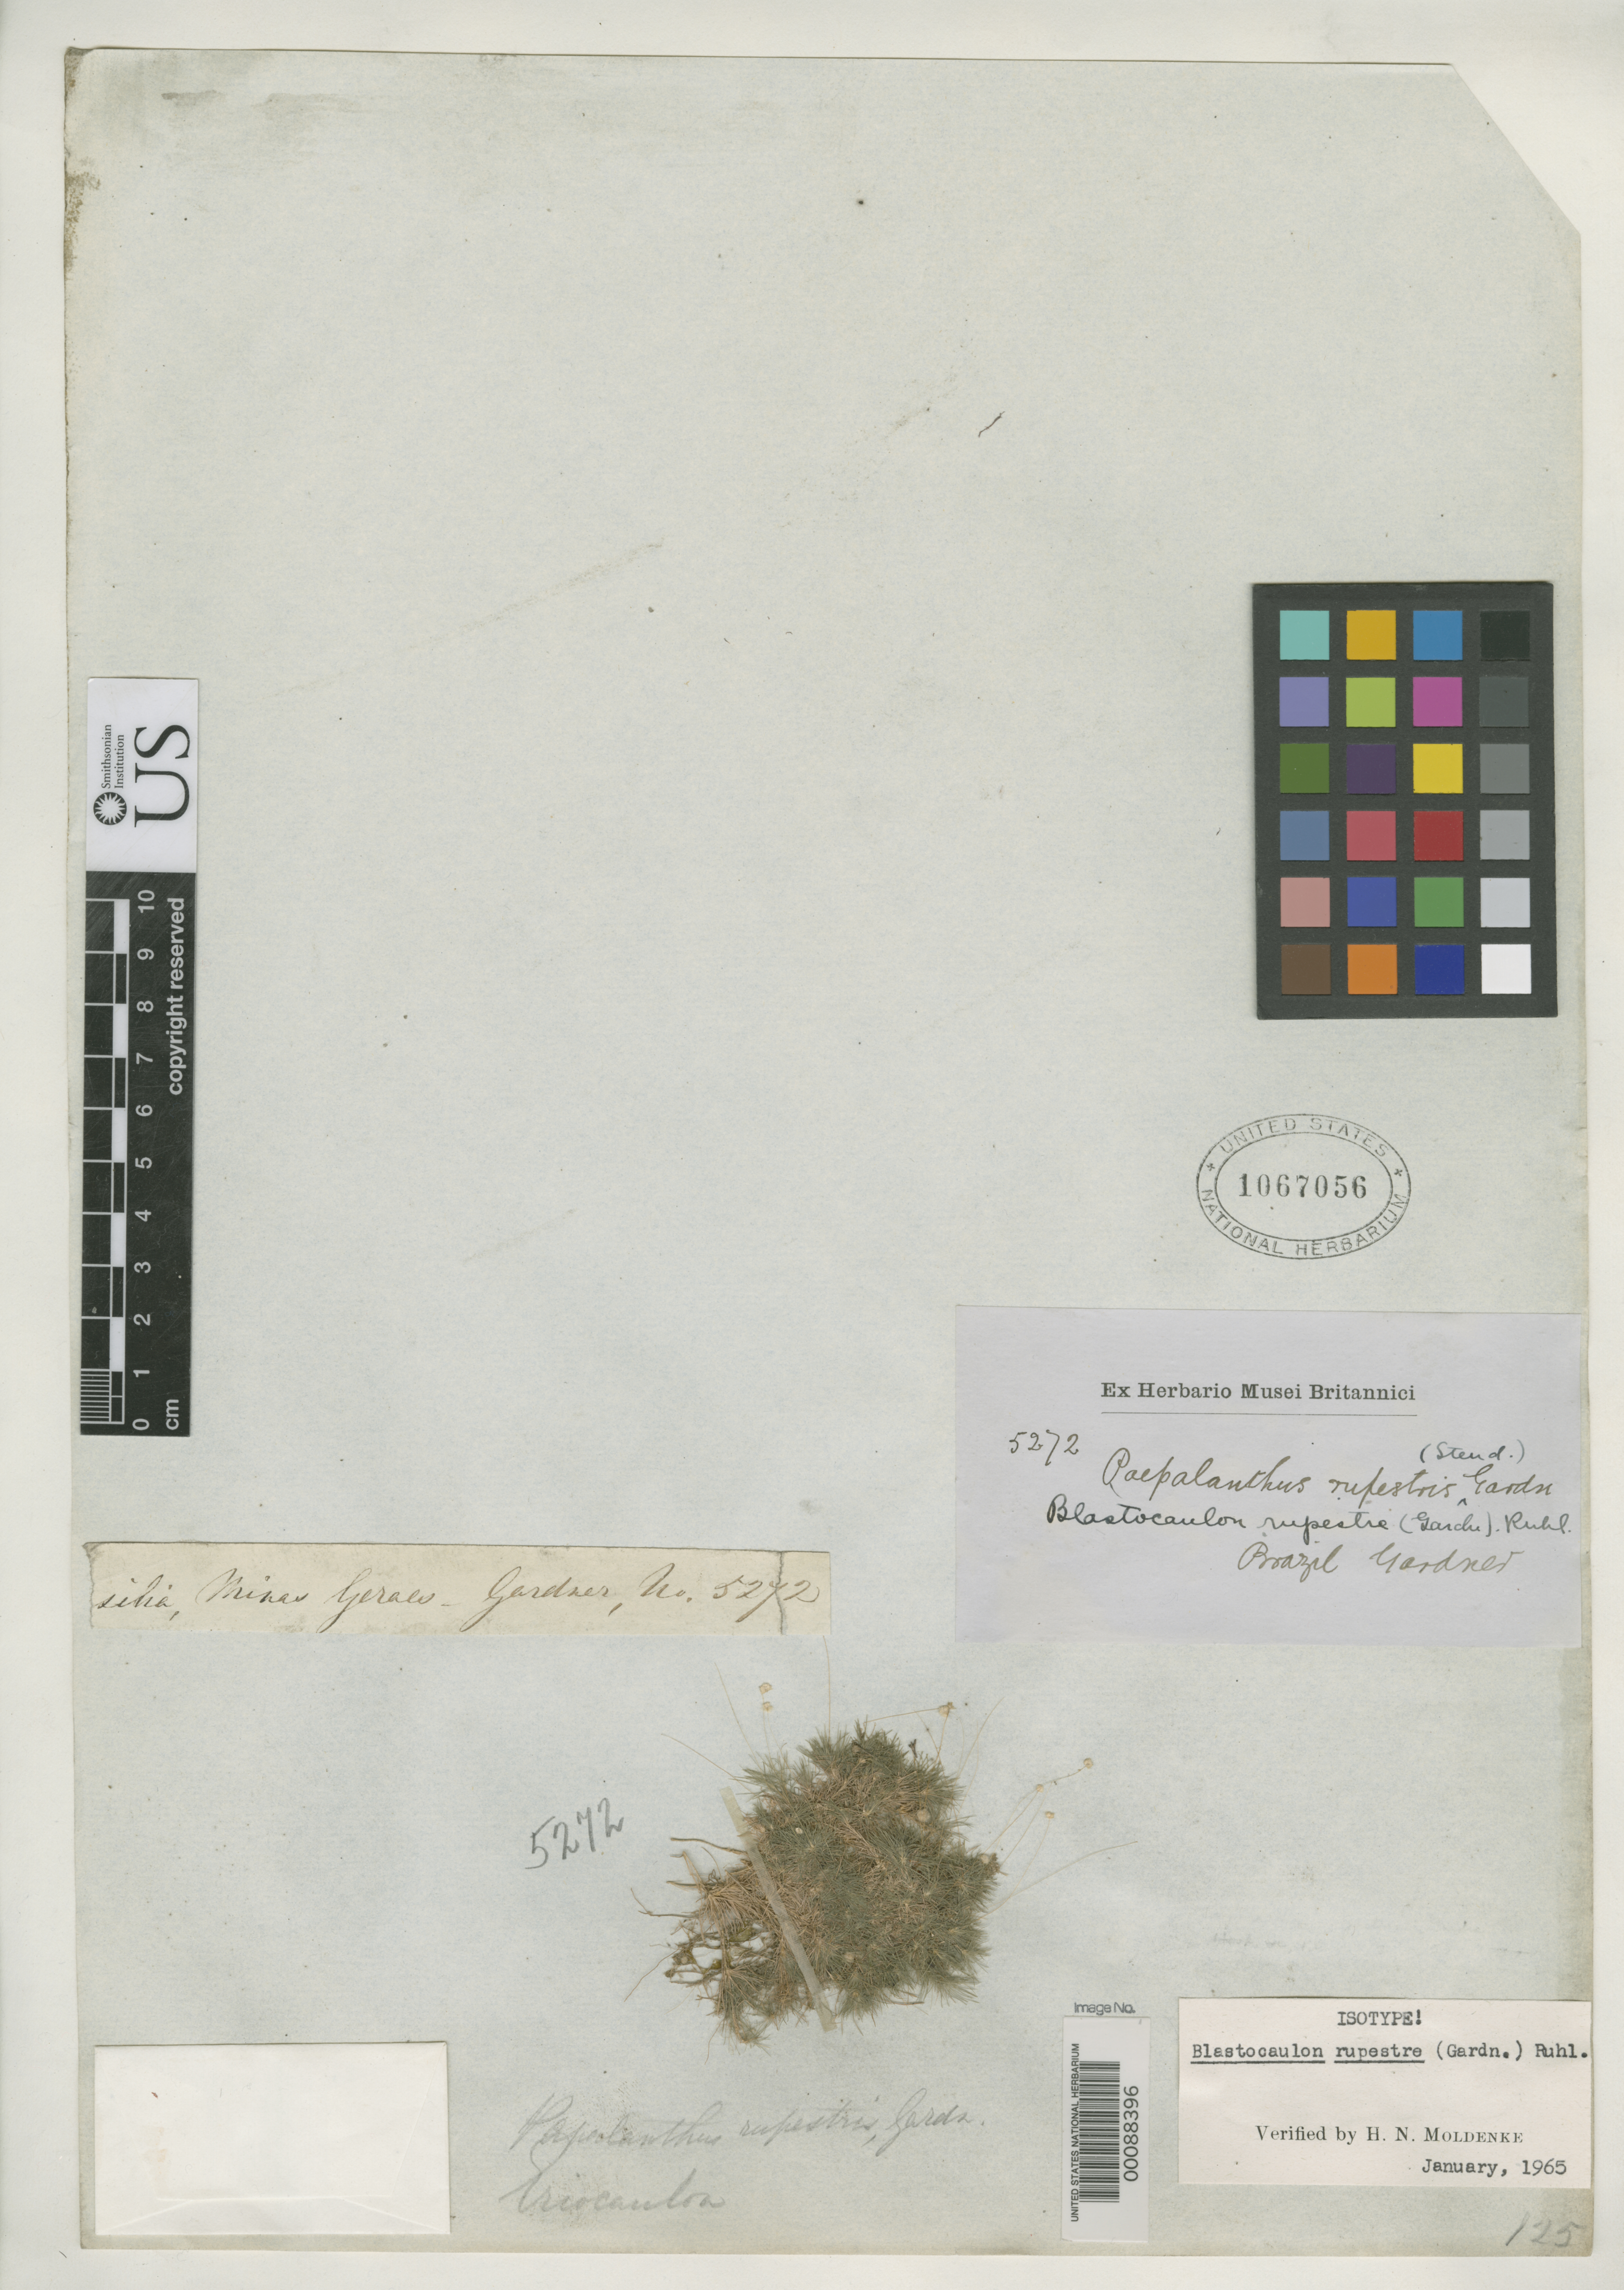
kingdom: Plantae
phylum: Tracheophyta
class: Liliopsida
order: Poales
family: Eriocaulaceae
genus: Paepalanthus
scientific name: Paepalanthus rupestris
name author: Gardner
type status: Isotype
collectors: G. Gardner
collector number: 5272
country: Brazil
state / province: Minas Gerais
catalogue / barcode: US 1067056